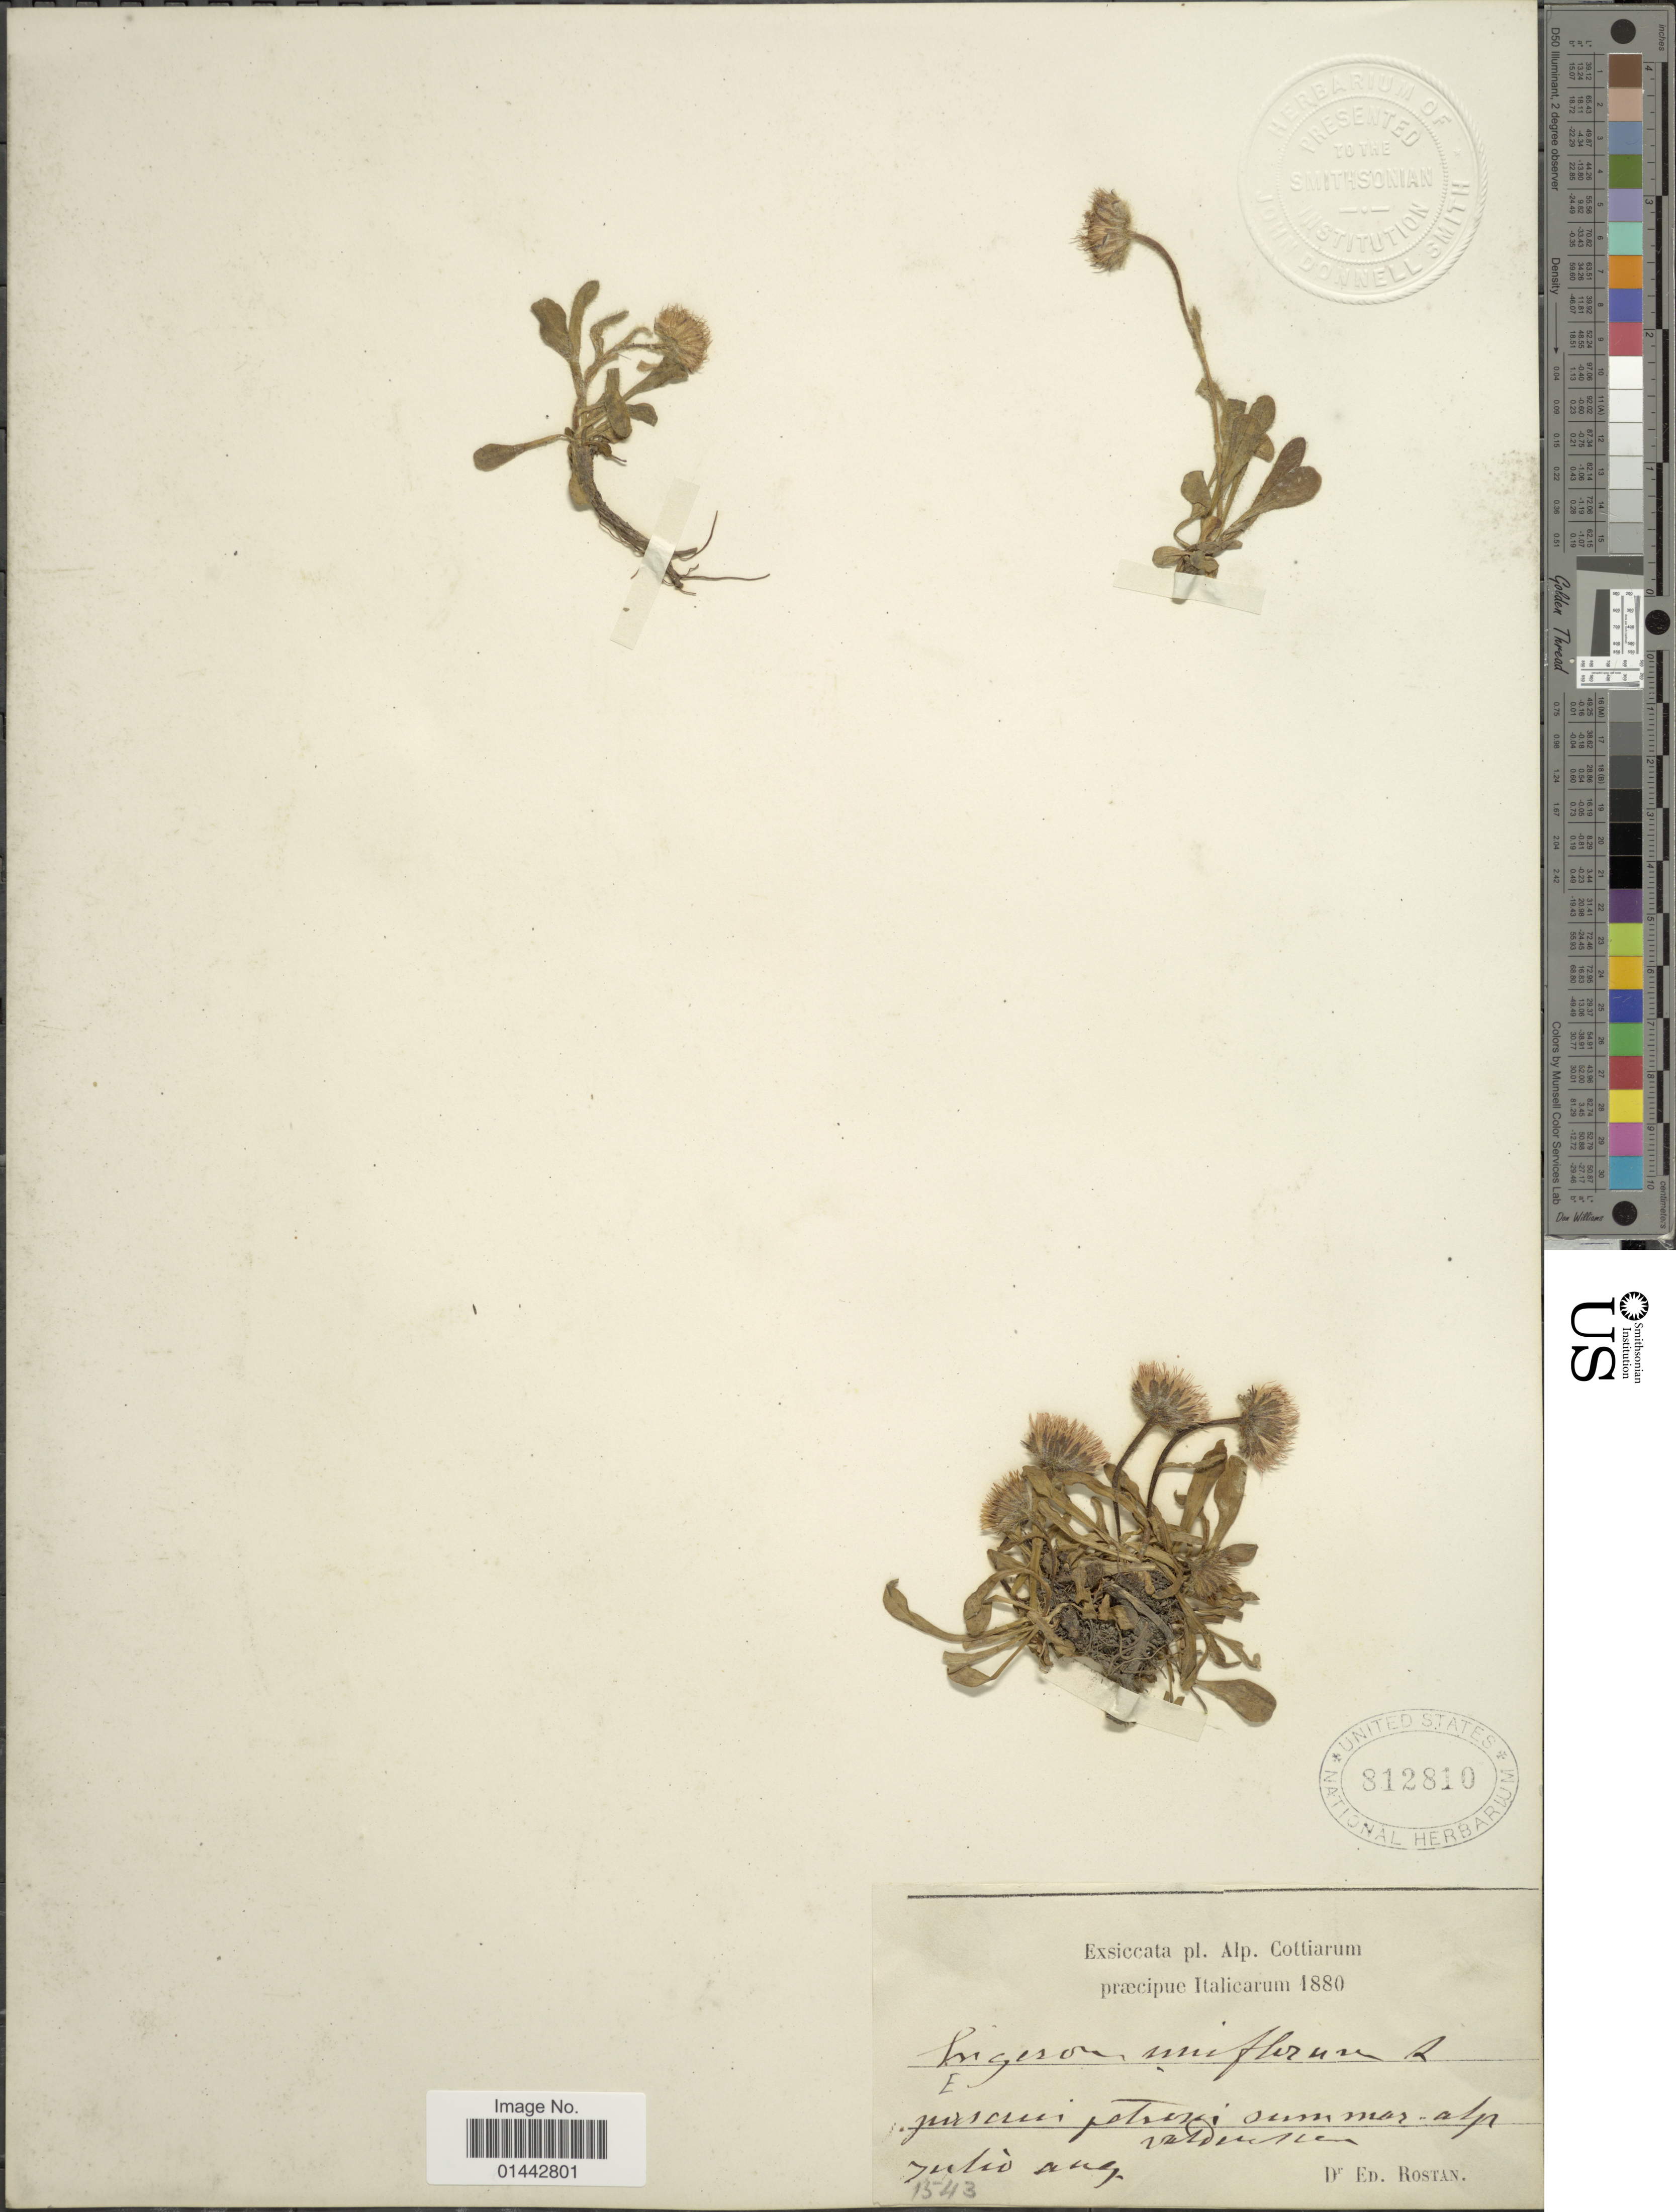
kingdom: Plantae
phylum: Tracheophyta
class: Magnoliopsida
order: Asterales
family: Asteraceae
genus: Erigeron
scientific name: Erigeron uniflorus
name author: L.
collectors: E. Rostan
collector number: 1543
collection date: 1880-07/1880-08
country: Italy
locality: Puscui potrosei summar alp valduken, Alp. Cottiarum. [interpreted]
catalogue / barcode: US 812810